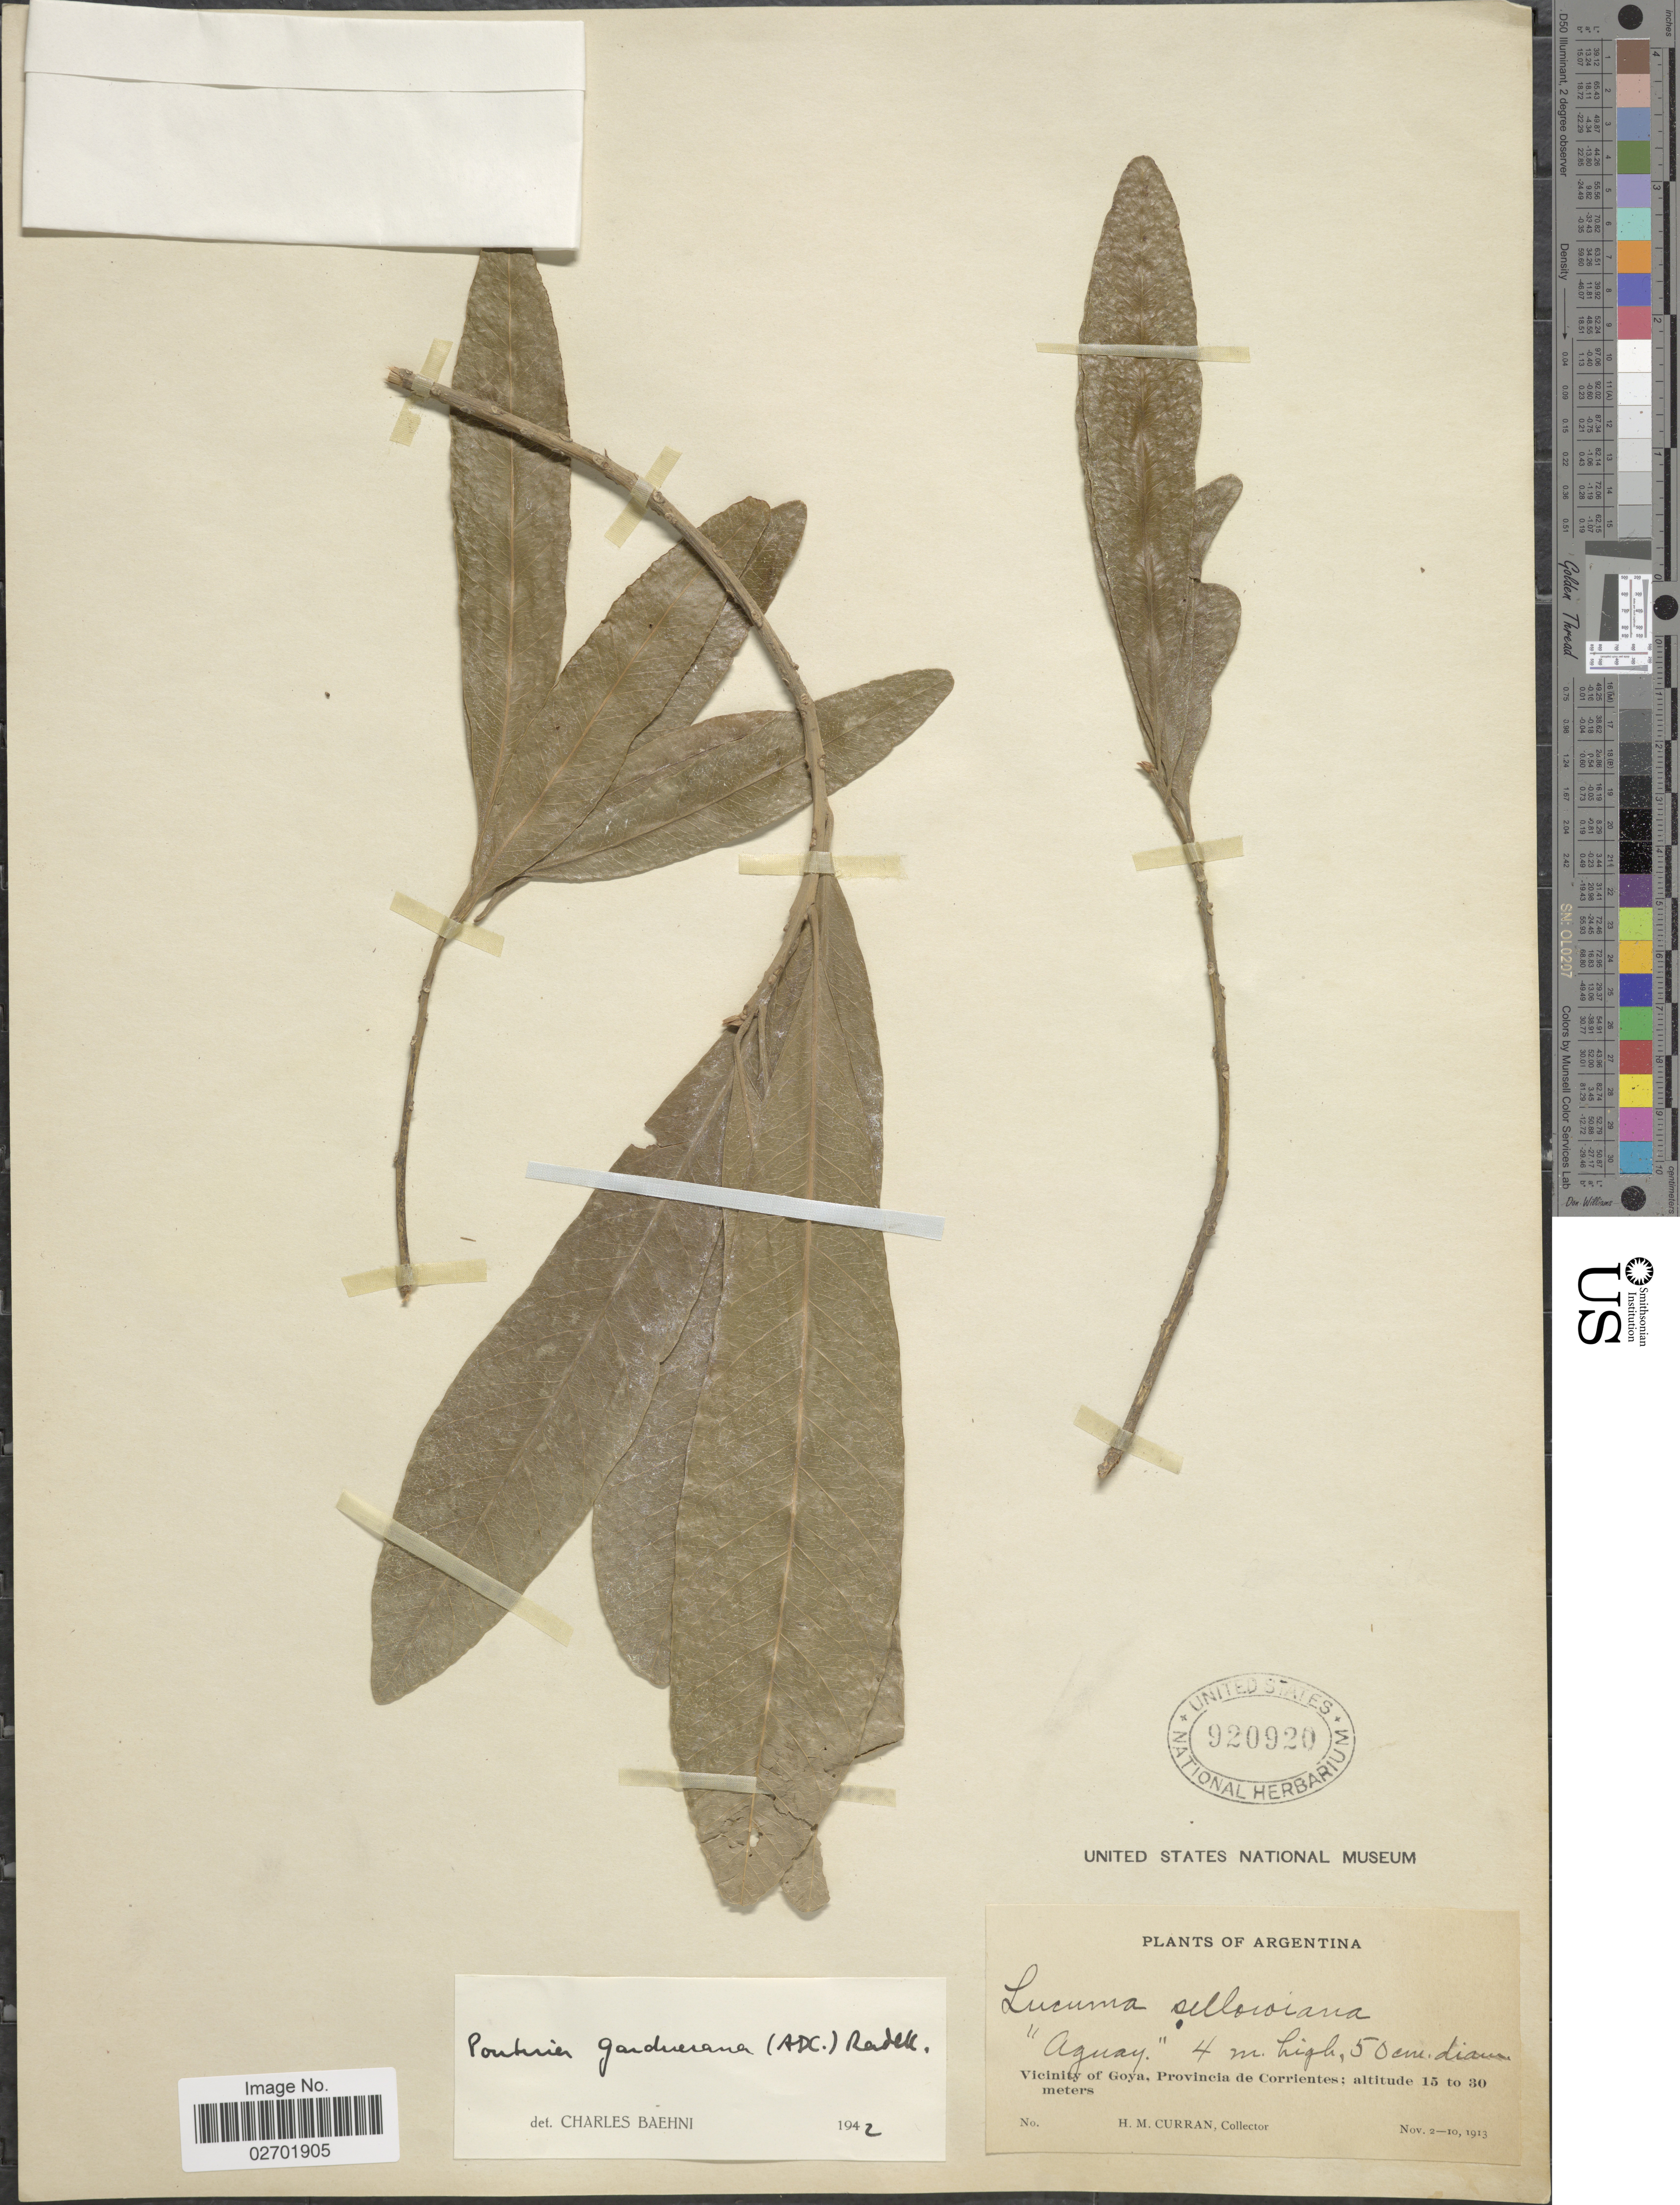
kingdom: Plantae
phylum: Tracheophyta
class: Magnoliopsida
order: Ericales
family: Sapotaceae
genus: Pouteria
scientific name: Pouteria gardneriana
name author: (A. DC.) Radlk.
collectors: H. M. Curran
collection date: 1913-11-02/1913-11-10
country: Argentina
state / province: Corrientes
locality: Vicinity of Goya, Provincia de Corrientes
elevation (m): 15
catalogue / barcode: US 920920